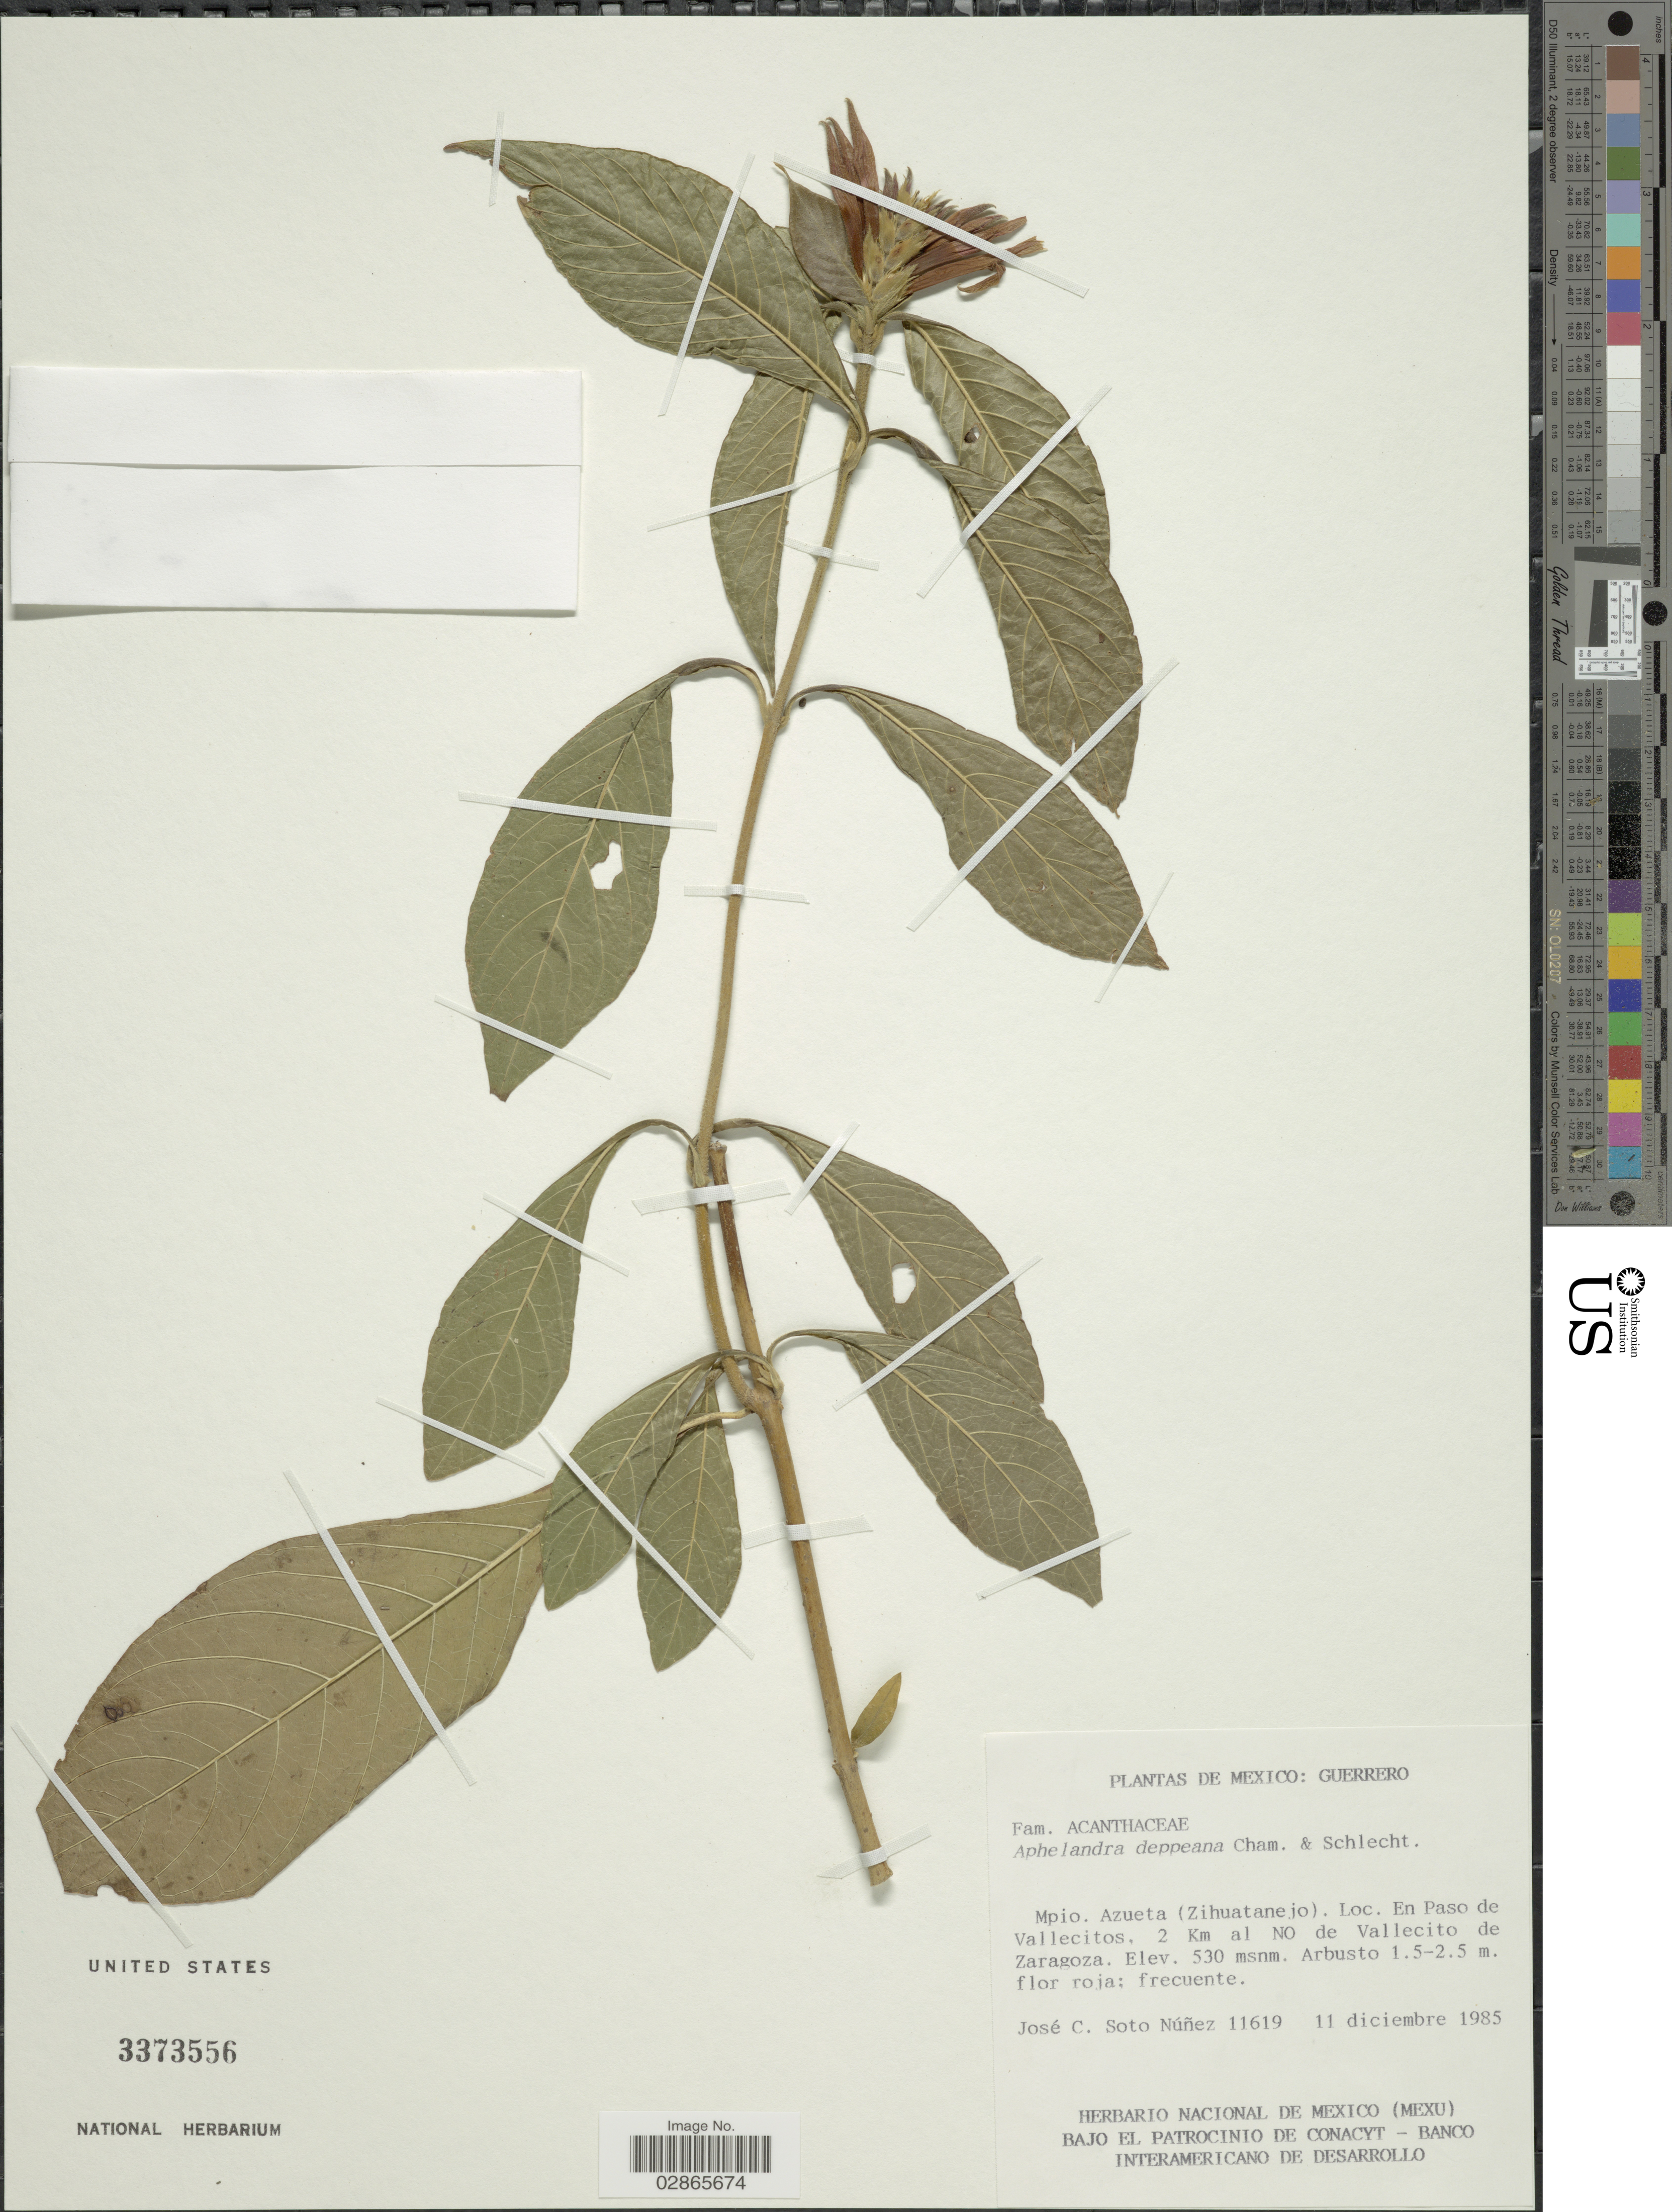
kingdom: Plantae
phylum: Tracheophyta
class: Magnoliopsida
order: Lamiales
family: Acanthaceae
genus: Aphelandra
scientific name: Aphelandra deppeana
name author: Schltdl. & Cham.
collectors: J. Soto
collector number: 11619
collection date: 1985-12-11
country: Mexico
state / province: Guerrero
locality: Mpio. Azueta (Zihuantanejo). En Paso de Vallecitos, 2 Km al NO de Vallecito de Zaragoza.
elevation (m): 530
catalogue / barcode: US 3373556